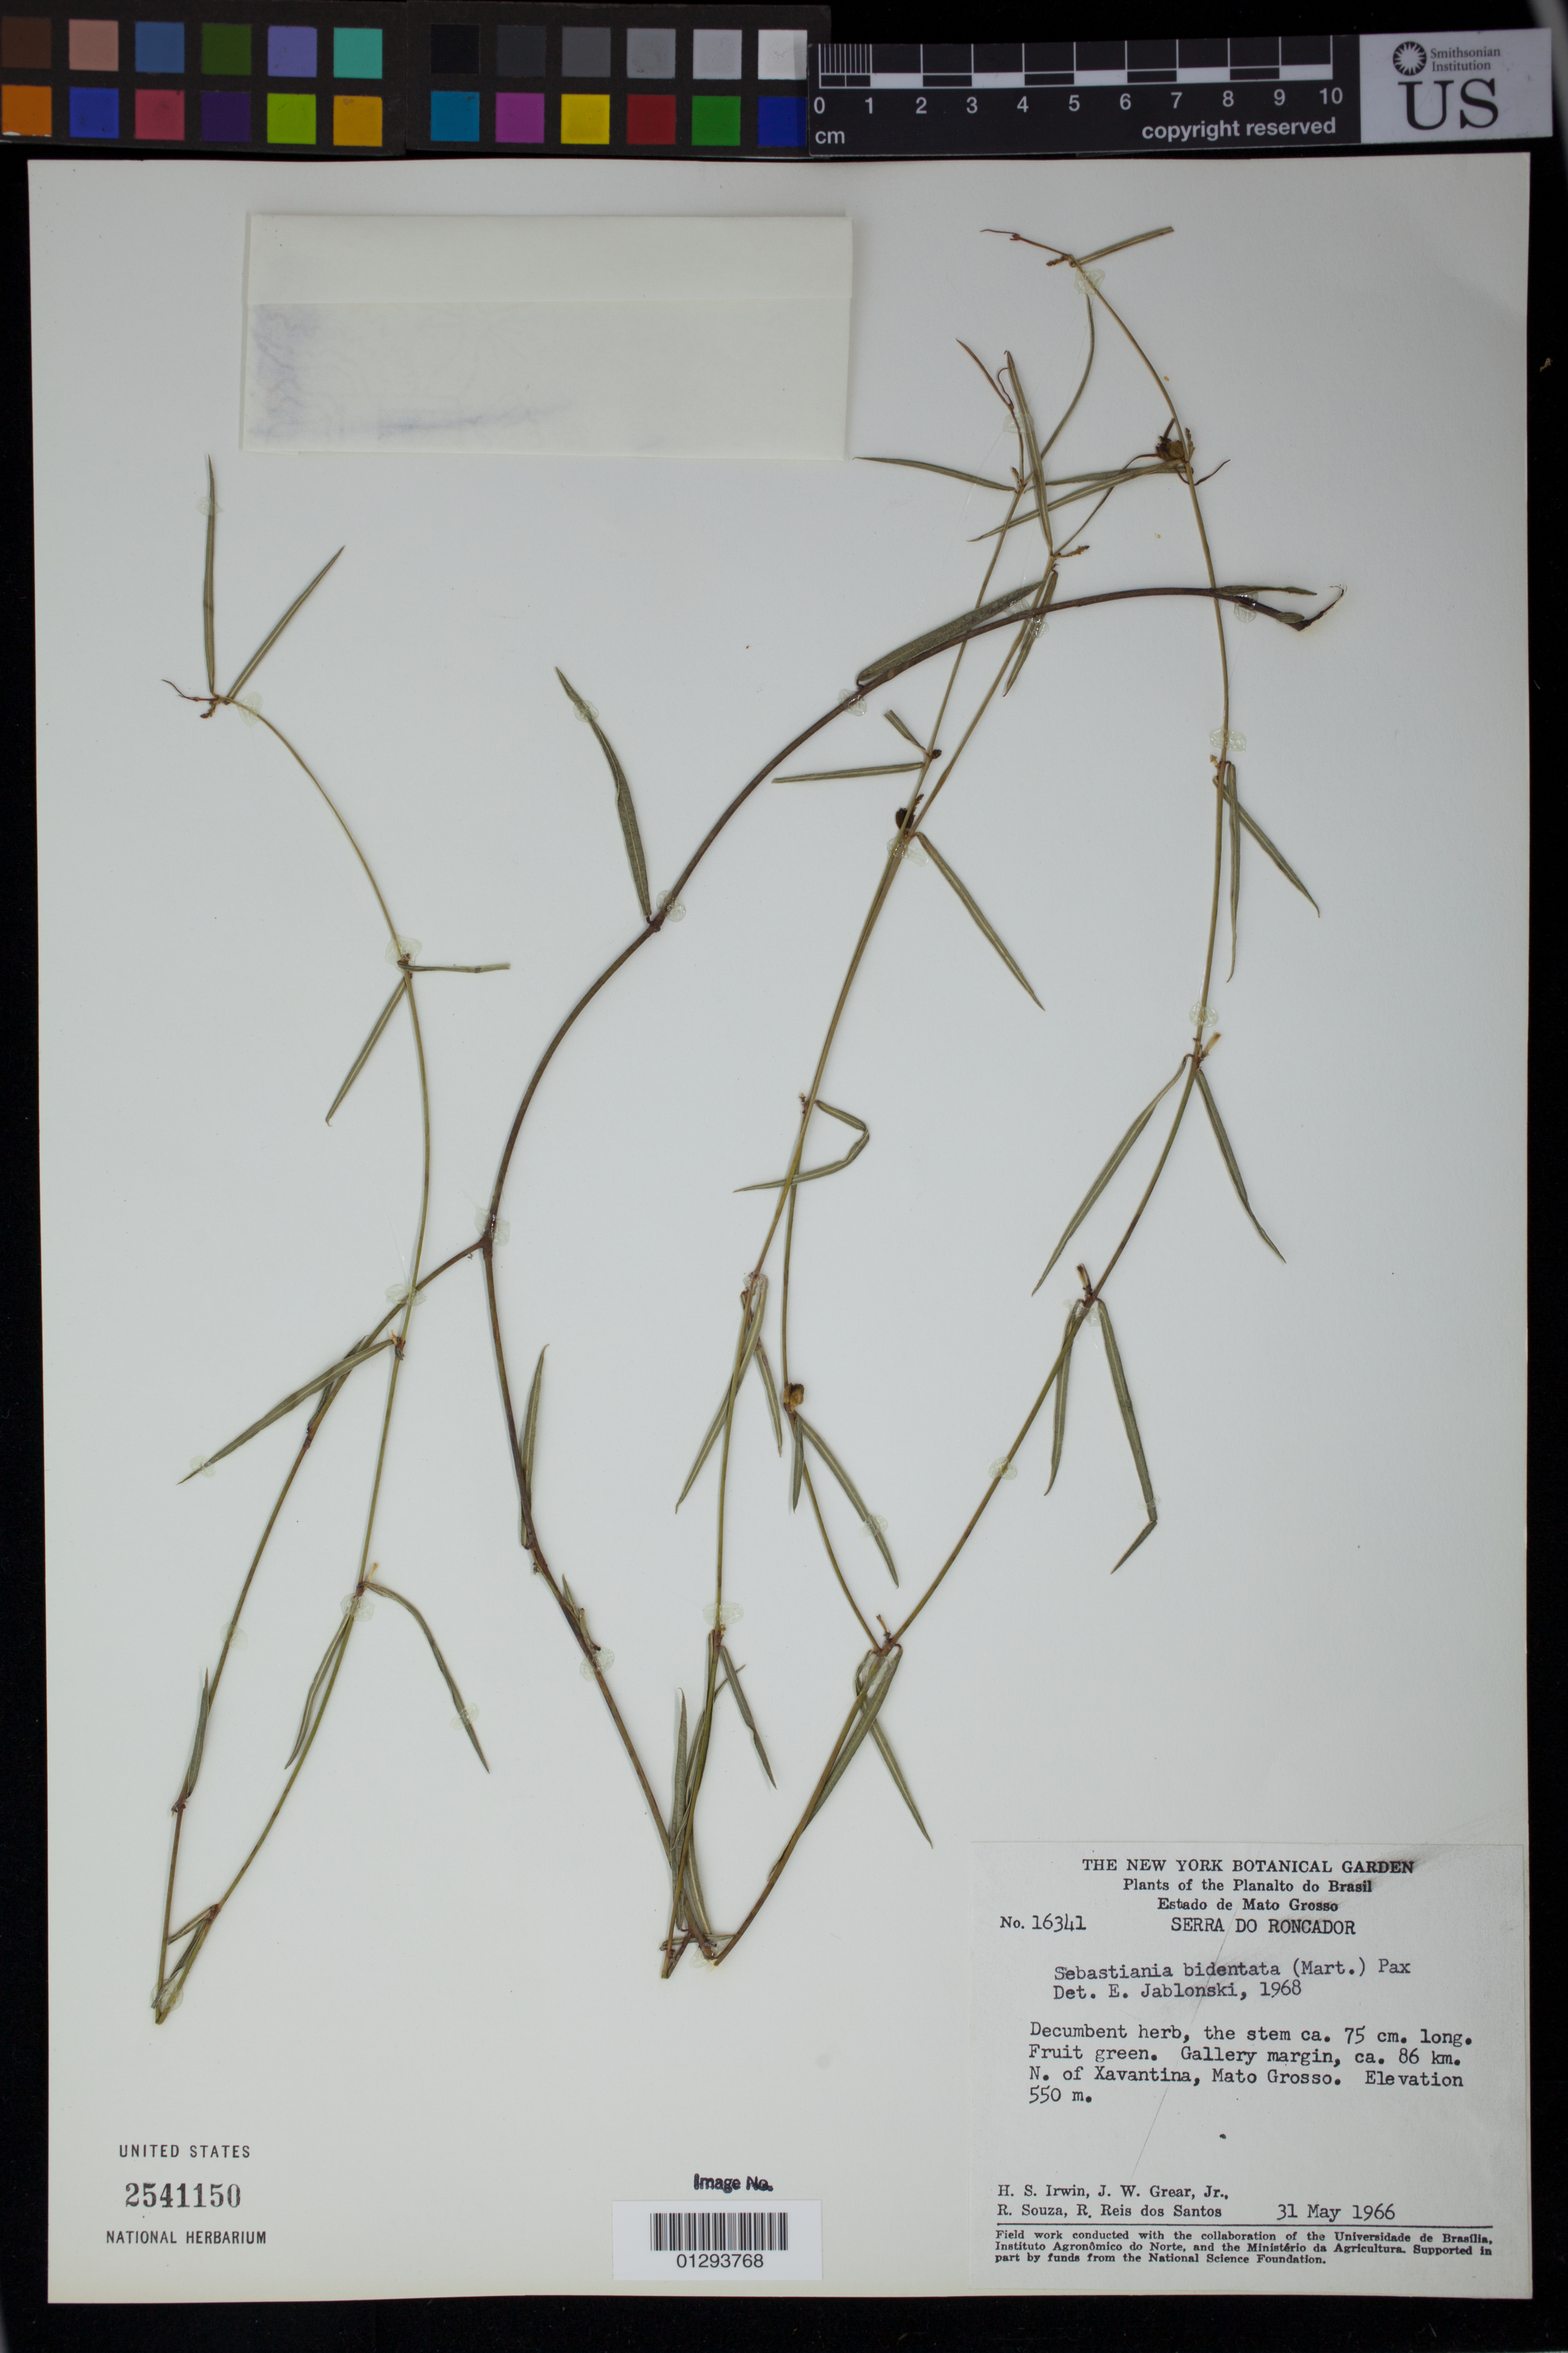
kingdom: Plantae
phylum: Tracheophyta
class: Magnoliopsida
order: Malpighiales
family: Euphorbiaceae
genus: Sebastiania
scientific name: Sebastiania bidentata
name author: (Mart. & Zucc.) Pax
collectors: H. Irwin, J. W. Grear, R. Souza & R. Reis dos Santos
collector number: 16341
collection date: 1966-05-31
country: Brazil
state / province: Mato Grosso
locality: Serra do Roncardo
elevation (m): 550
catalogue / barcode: US 2541150